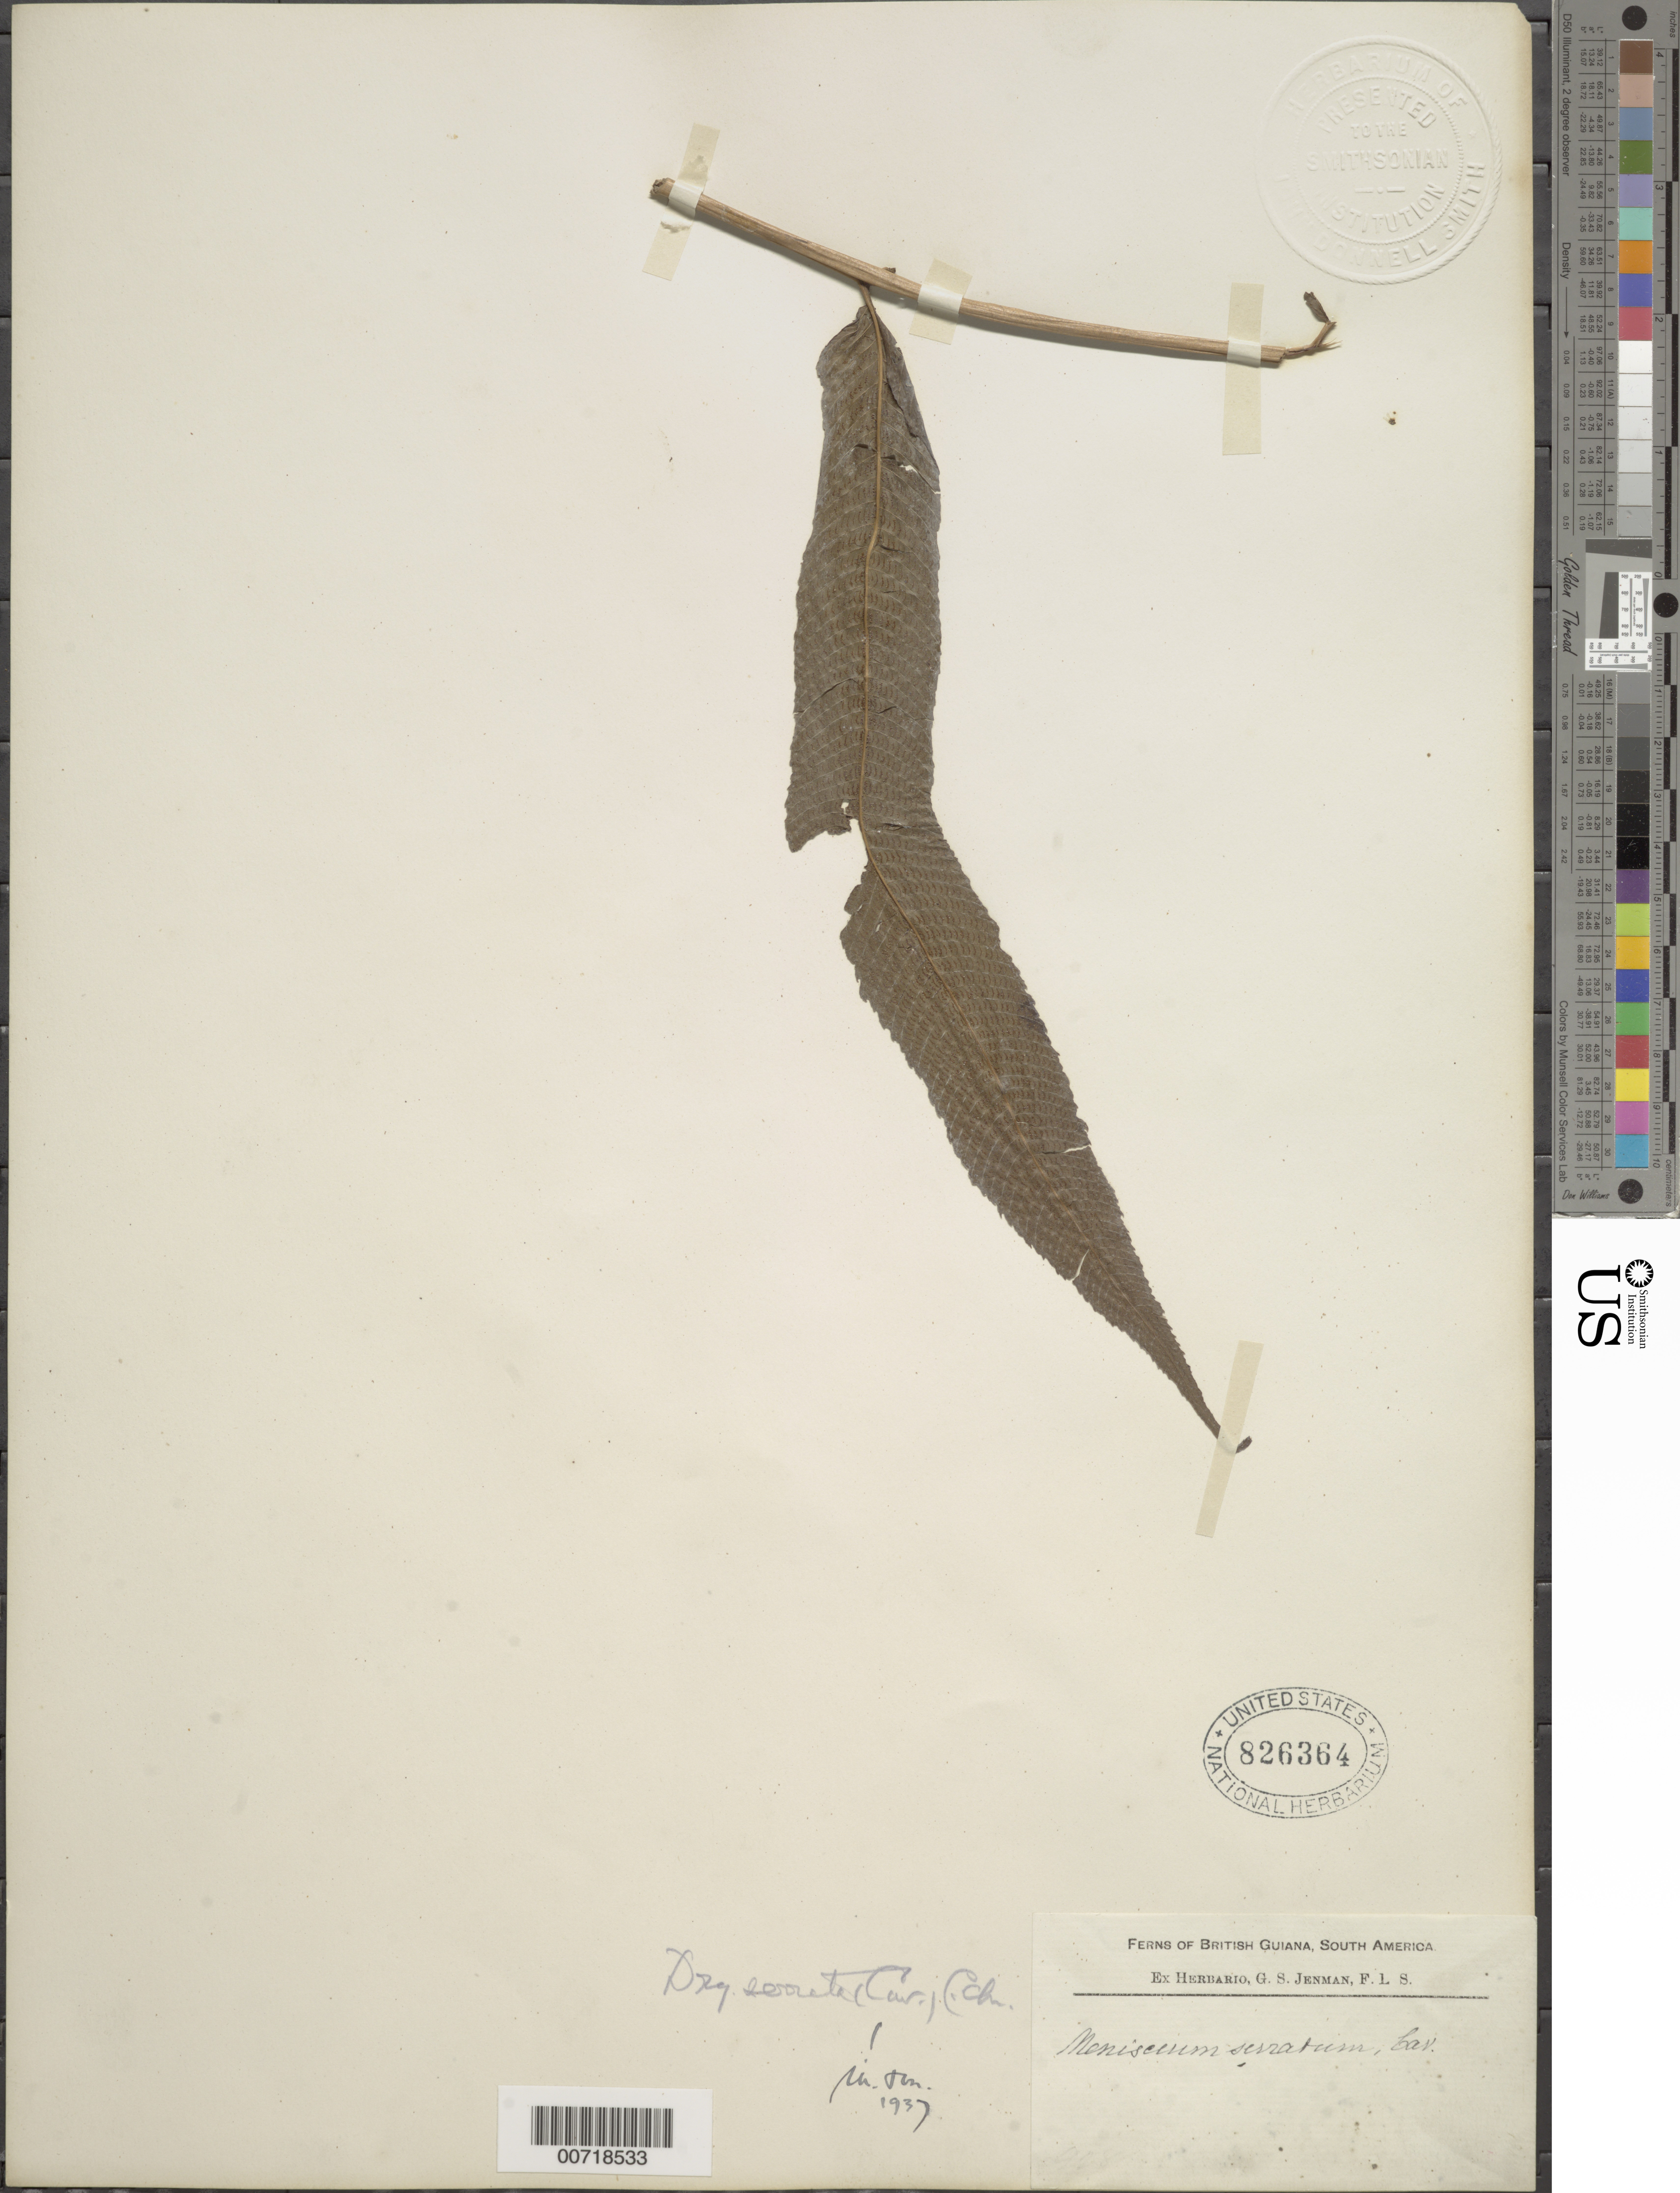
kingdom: Plantae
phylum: Tracheophyta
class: Polypodiopsida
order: Polypodiales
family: Thelypteridaceae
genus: Meniscium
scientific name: Meniscium serratum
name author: Cav.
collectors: G. S. Jenman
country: Guyana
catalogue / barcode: US 826364